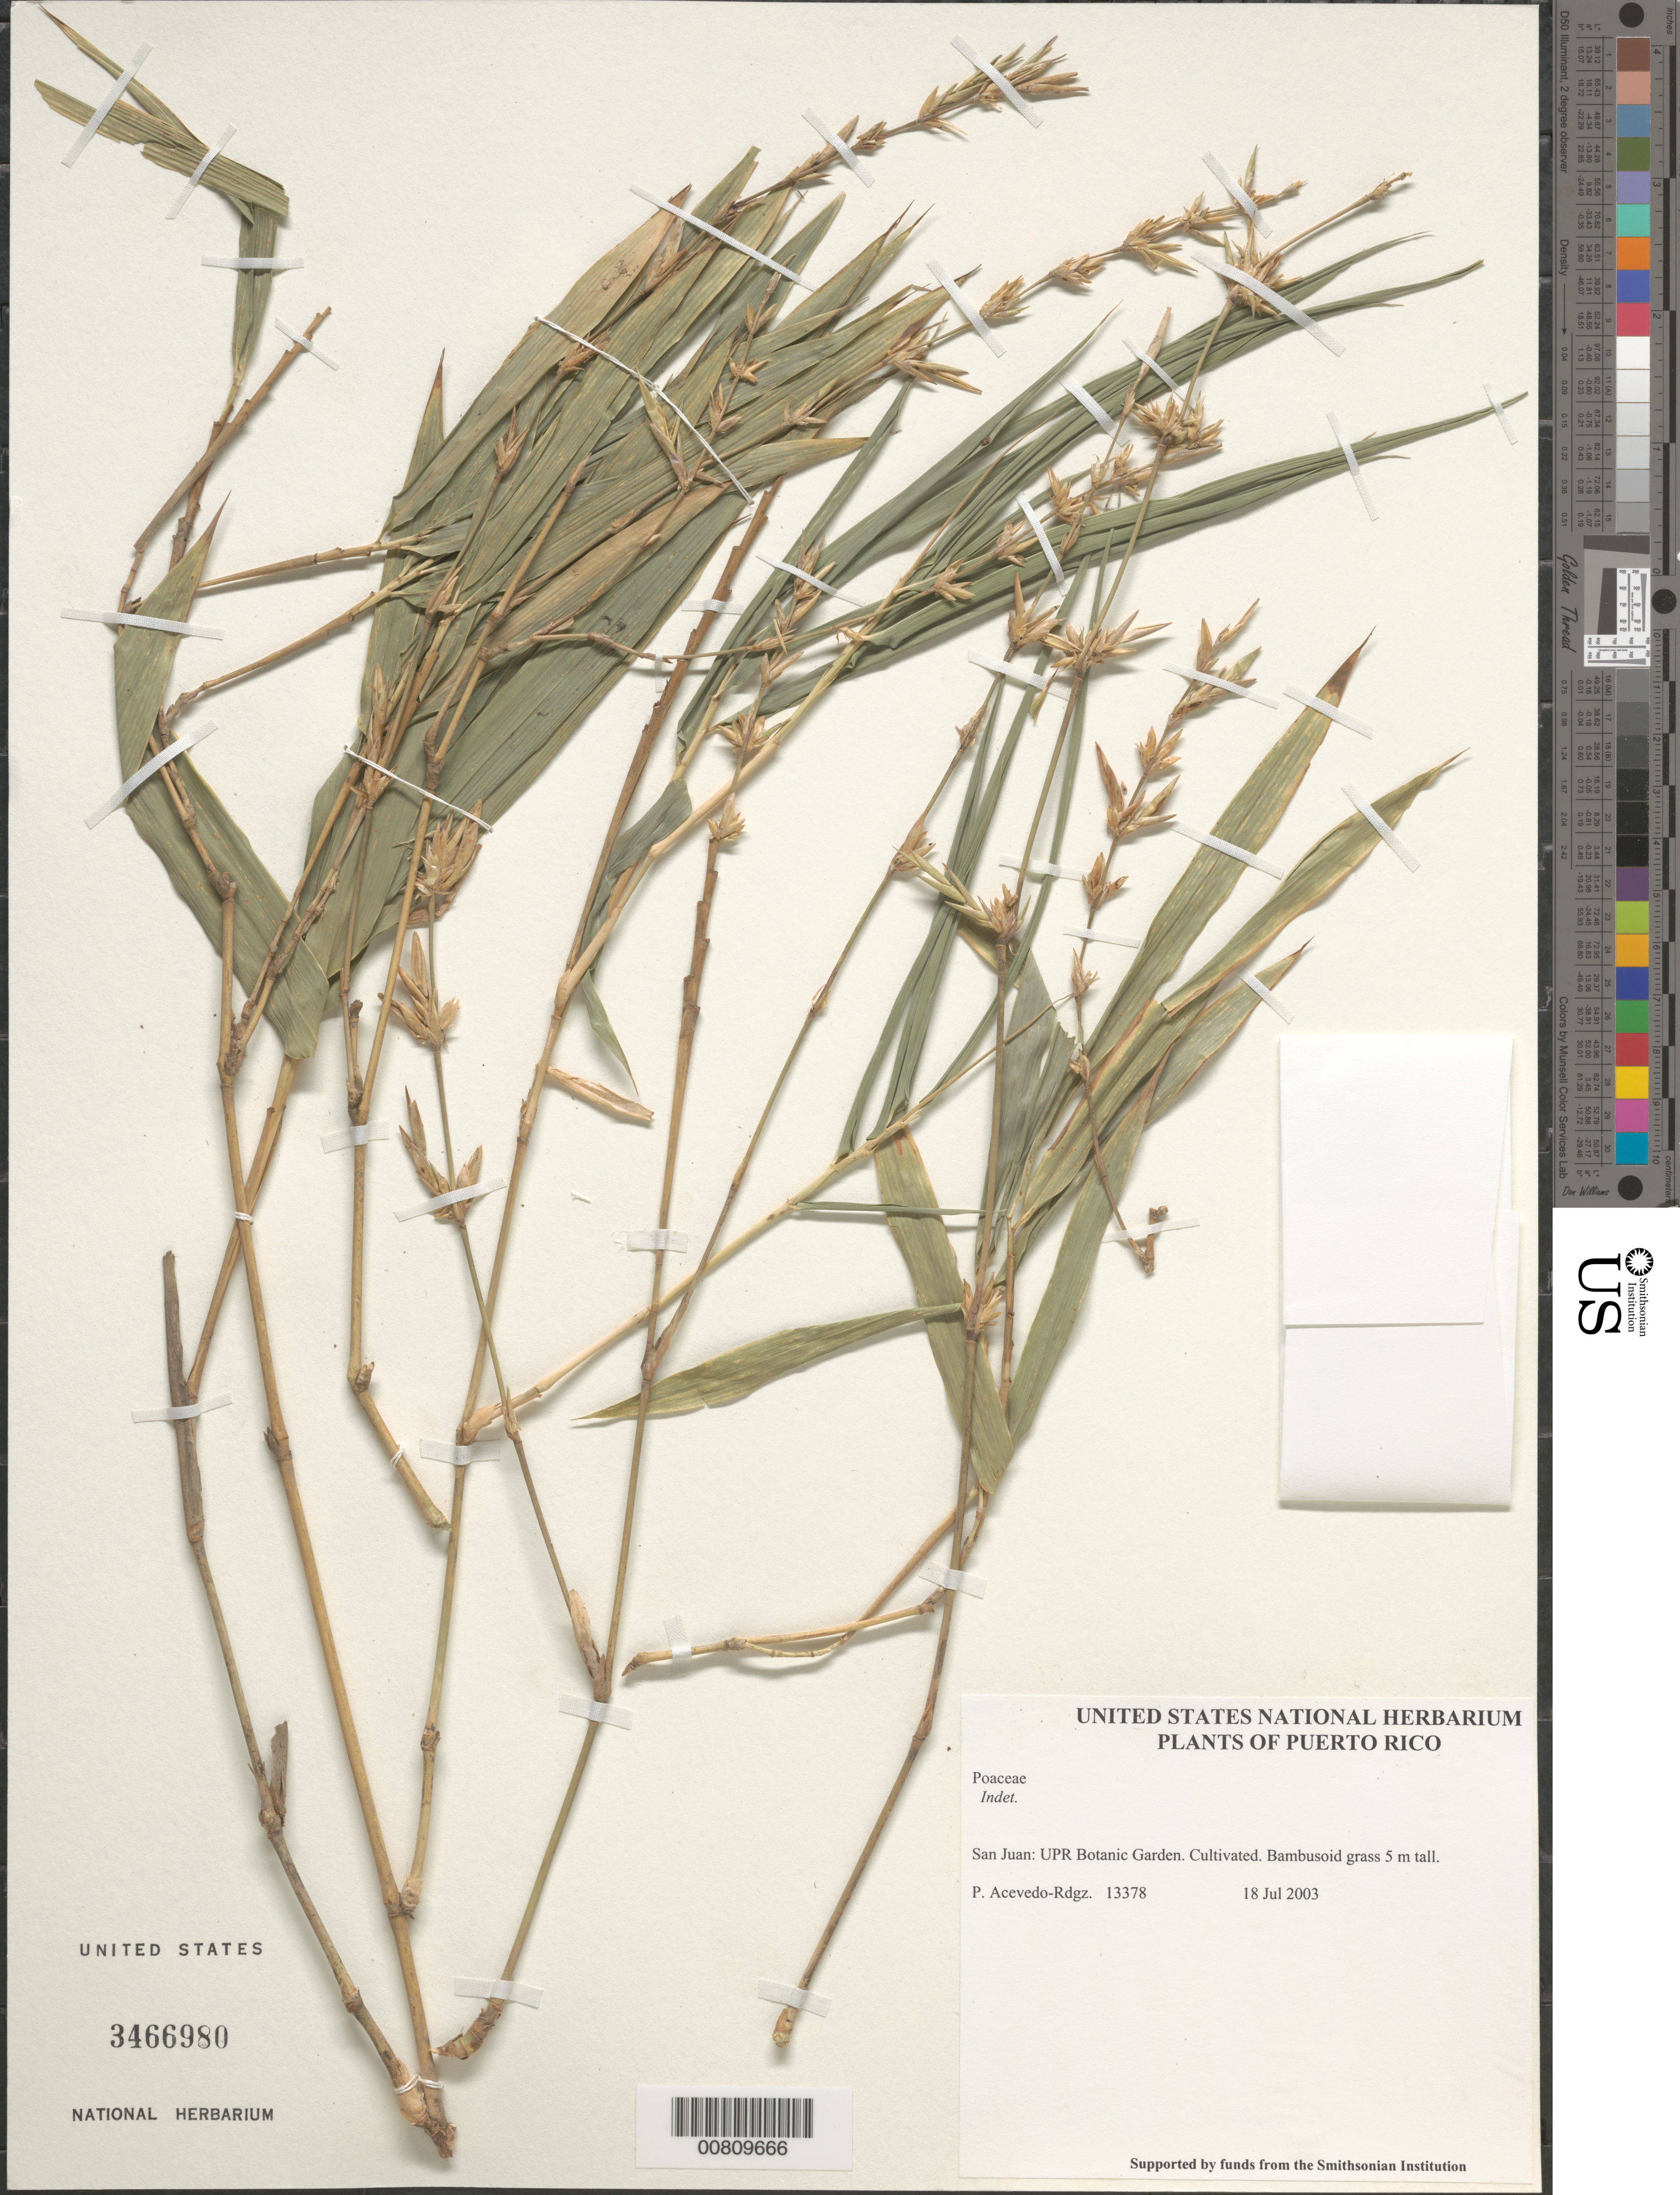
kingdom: Plantae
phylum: Tracheophyta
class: Liliopsida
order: Poales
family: Poaceae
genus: Bambusa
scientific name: Bambusa sp.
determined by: McMurchie, Elizabeth, (UNITED STATES)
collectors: P. Acevedo-Rodr.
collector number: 13378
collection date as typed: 18 Jul 2003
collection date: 2003-07-18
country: Puerto Rico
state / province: San Juan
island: Puerto Rico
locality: San Juan: UPR Botanic Garden.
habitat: Cultivated.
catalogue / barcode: US 3466980